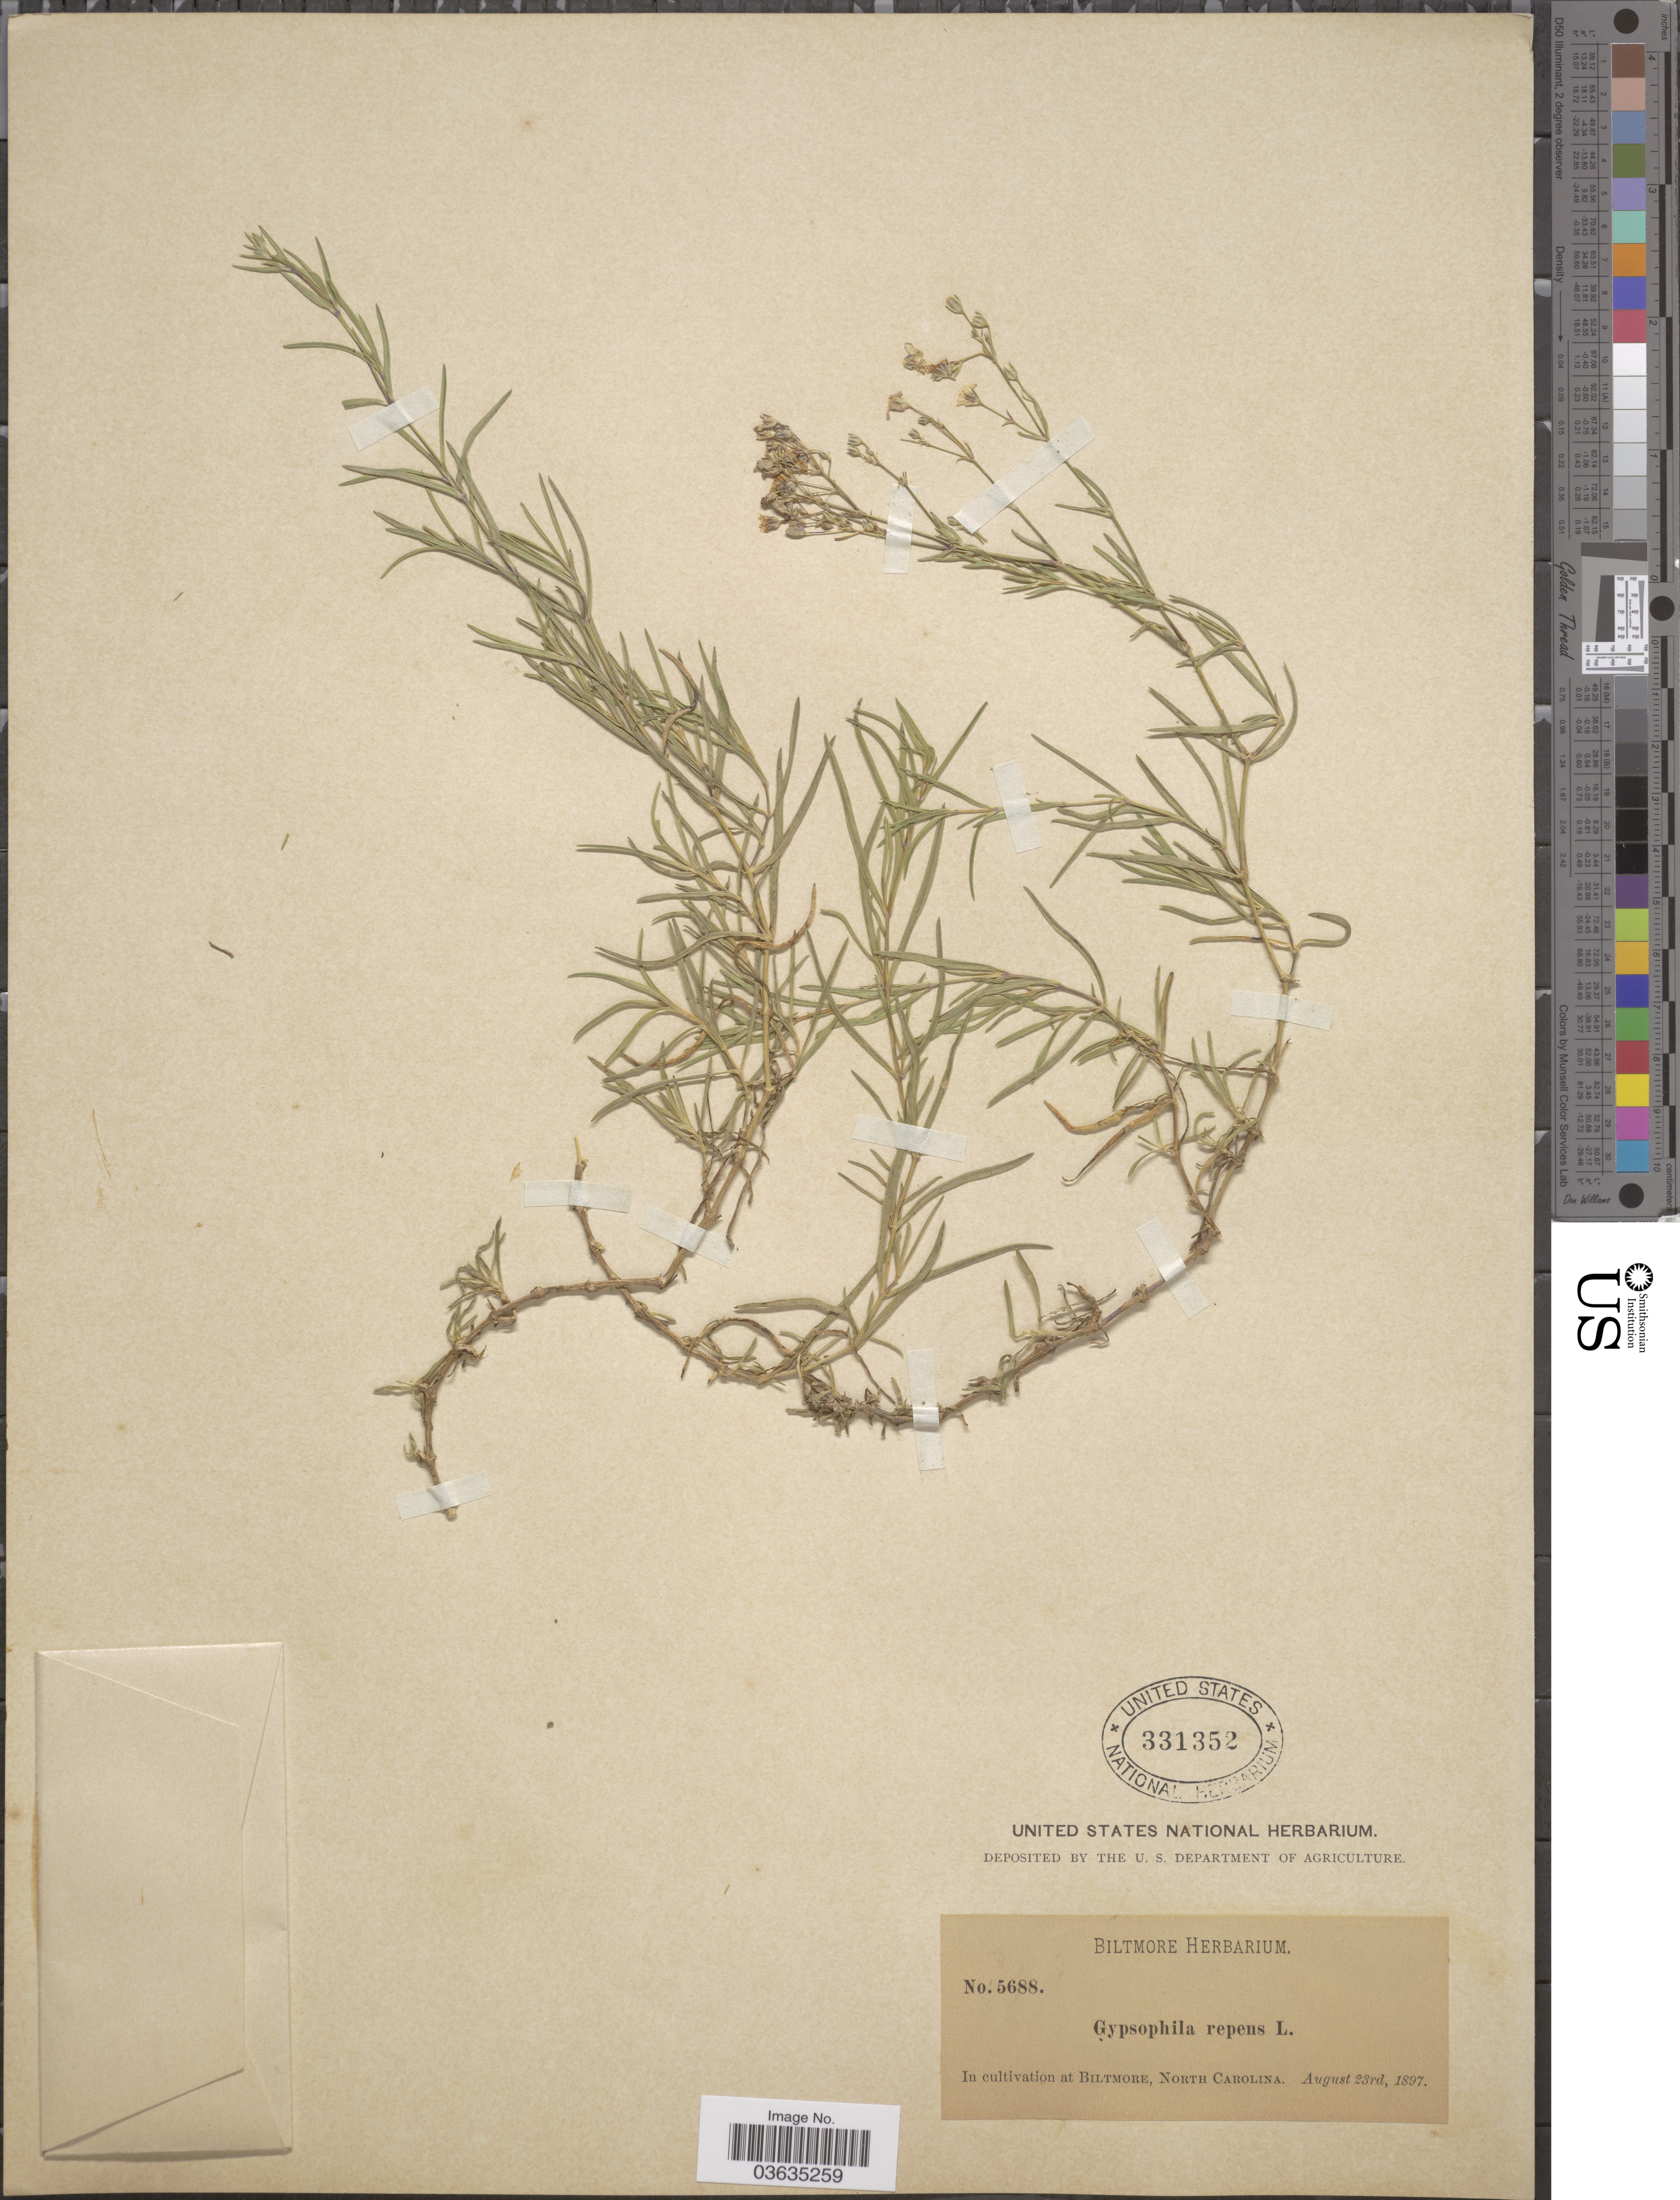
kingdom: Plantae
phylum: Tracheophyta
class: Magnoliopsida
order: Caryophyllales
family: Caryophyllaceae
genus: Gypsophila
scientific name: Gypsophila repens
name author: L.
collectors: ex herb. Biltmore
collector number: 5688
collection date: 1897-08-23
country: United States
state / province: North Carolina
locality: Biltmore.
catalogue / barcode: US 331352